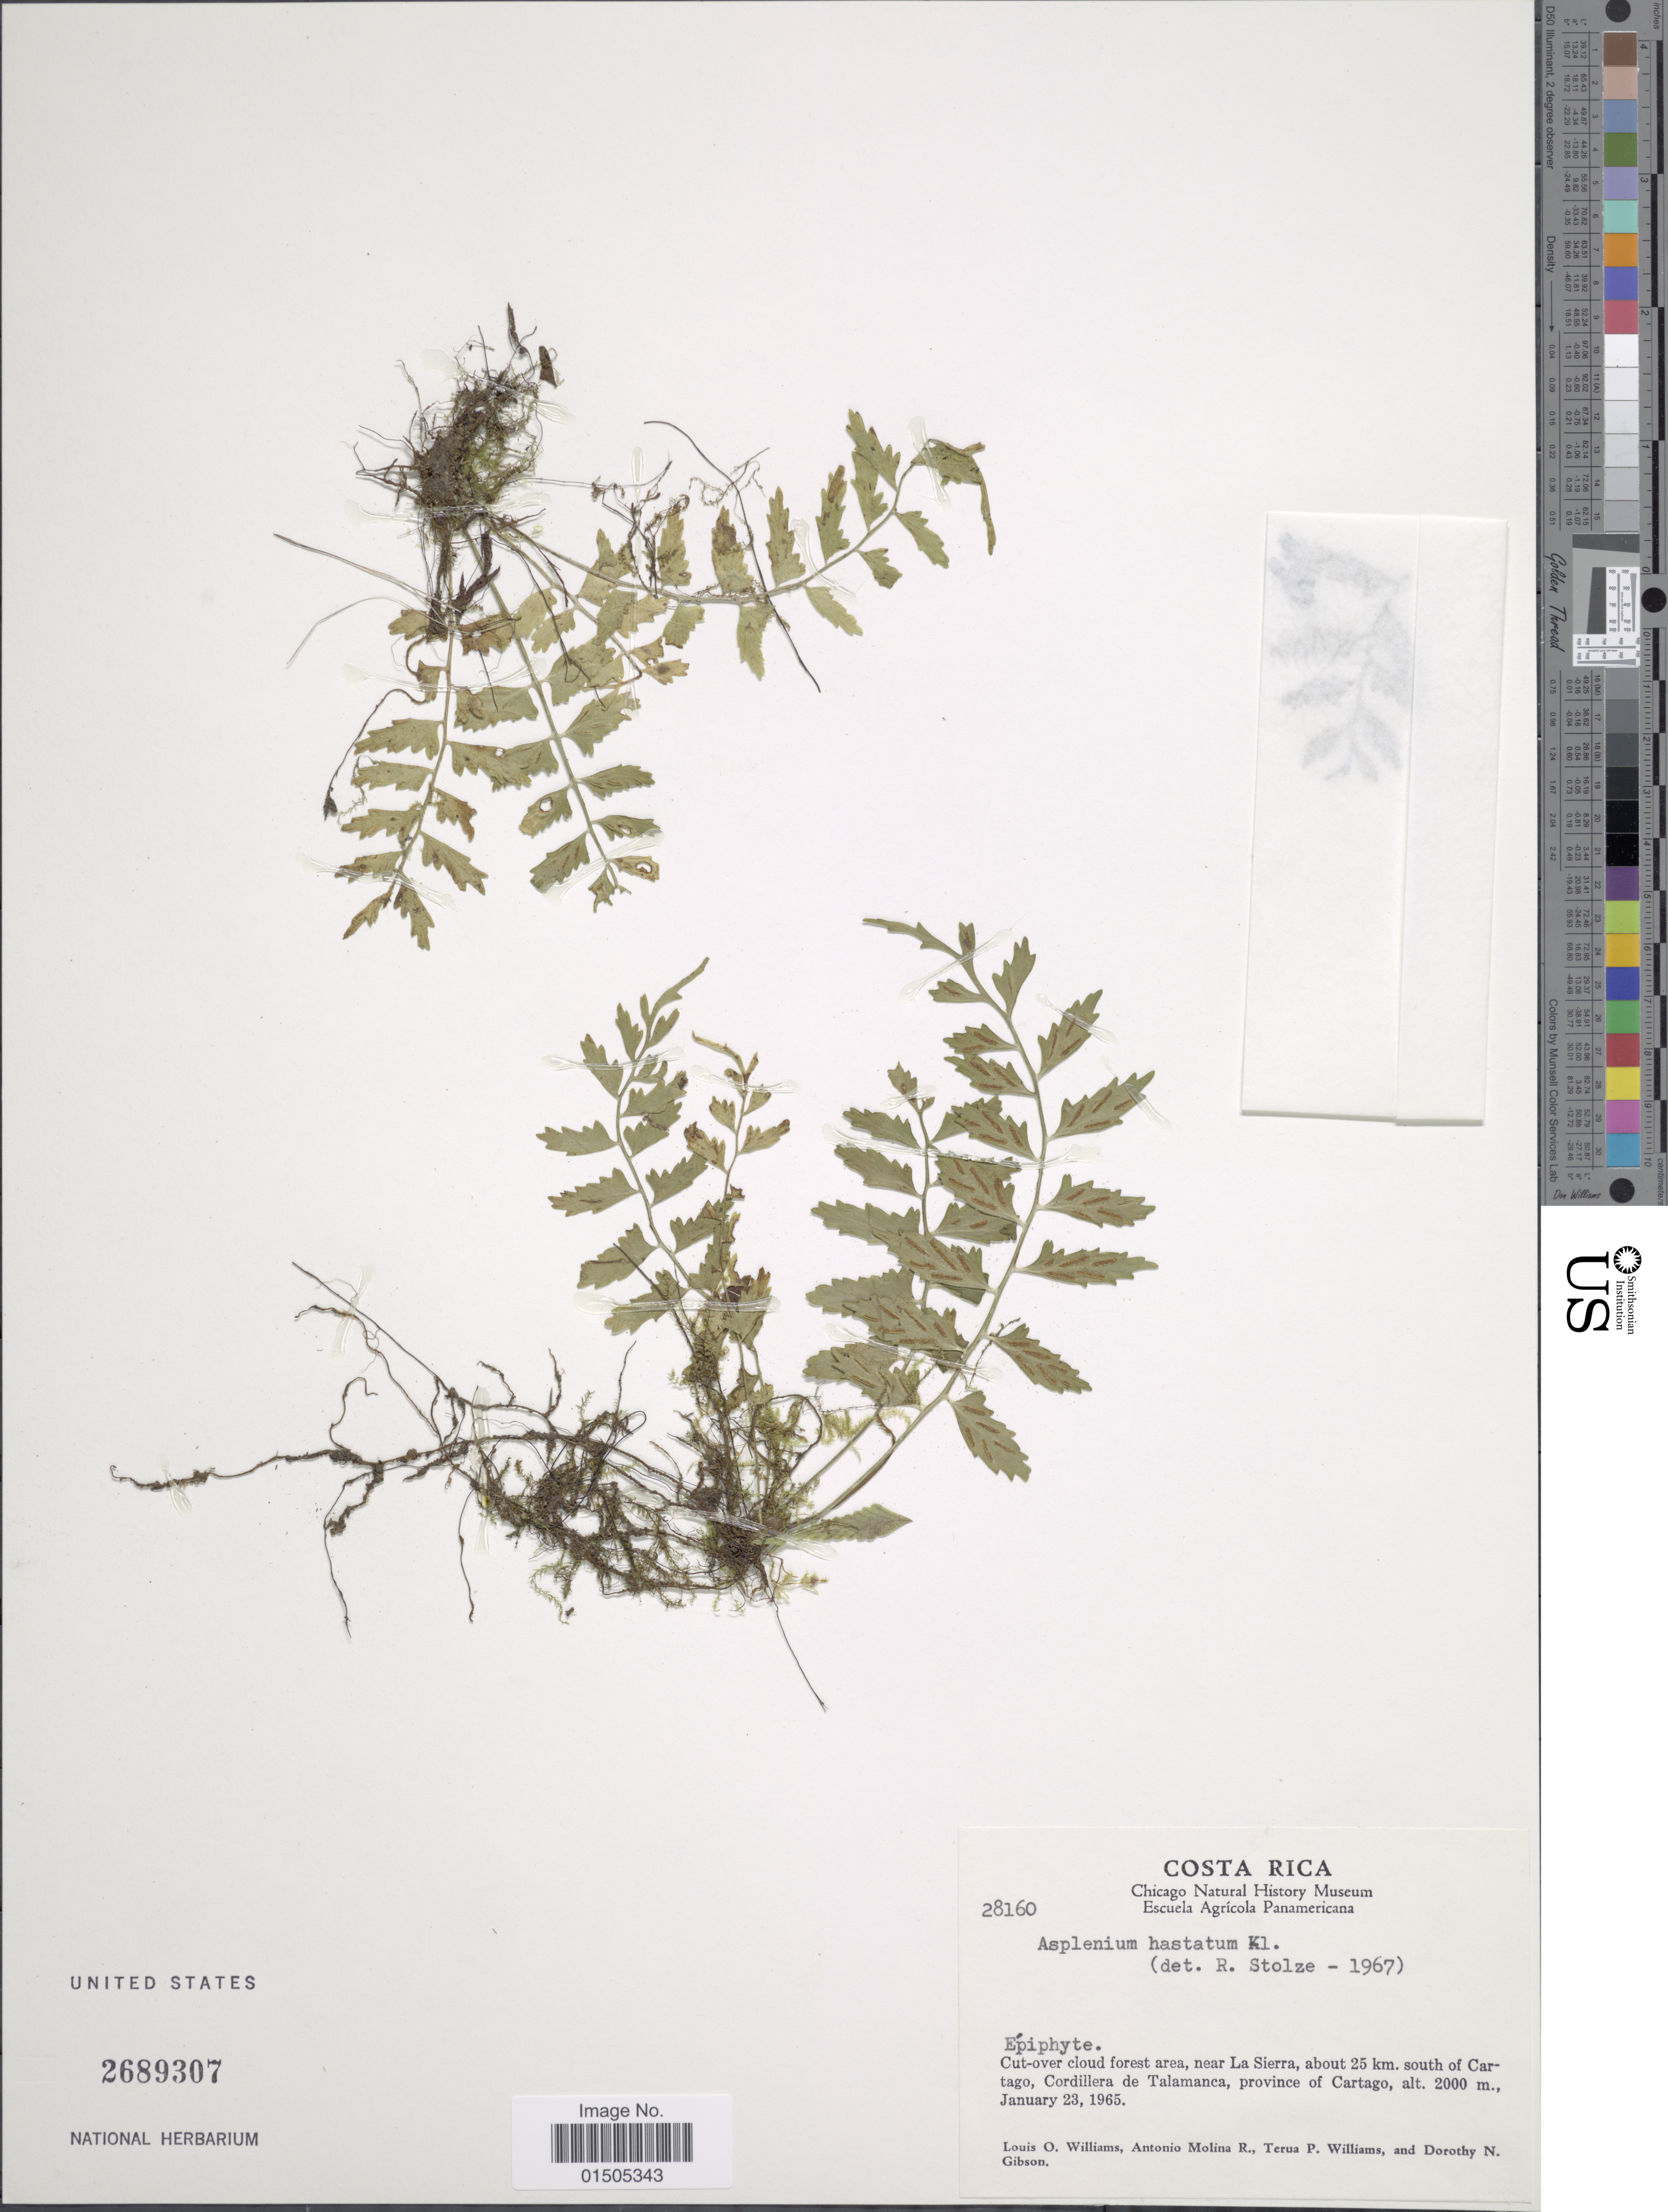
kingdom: Plantae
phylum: Tracheophyta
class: Polypodiopsida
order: Polypodiales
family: Aspleniaceae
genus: Asplenium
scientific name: Asplenium auriculatum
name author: Sw.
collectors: L. O. Williams, A. Molina R., T. P. Williams & D. N. Gibson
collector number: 28160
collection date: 1965-01-23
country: Costa Rica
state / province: Cartago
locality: Cut-over cloud forest area, near La Sierra, about 25 km. south of Cartago, Cordillera de Talamanca.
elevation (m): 2000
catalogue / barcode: US 2689307